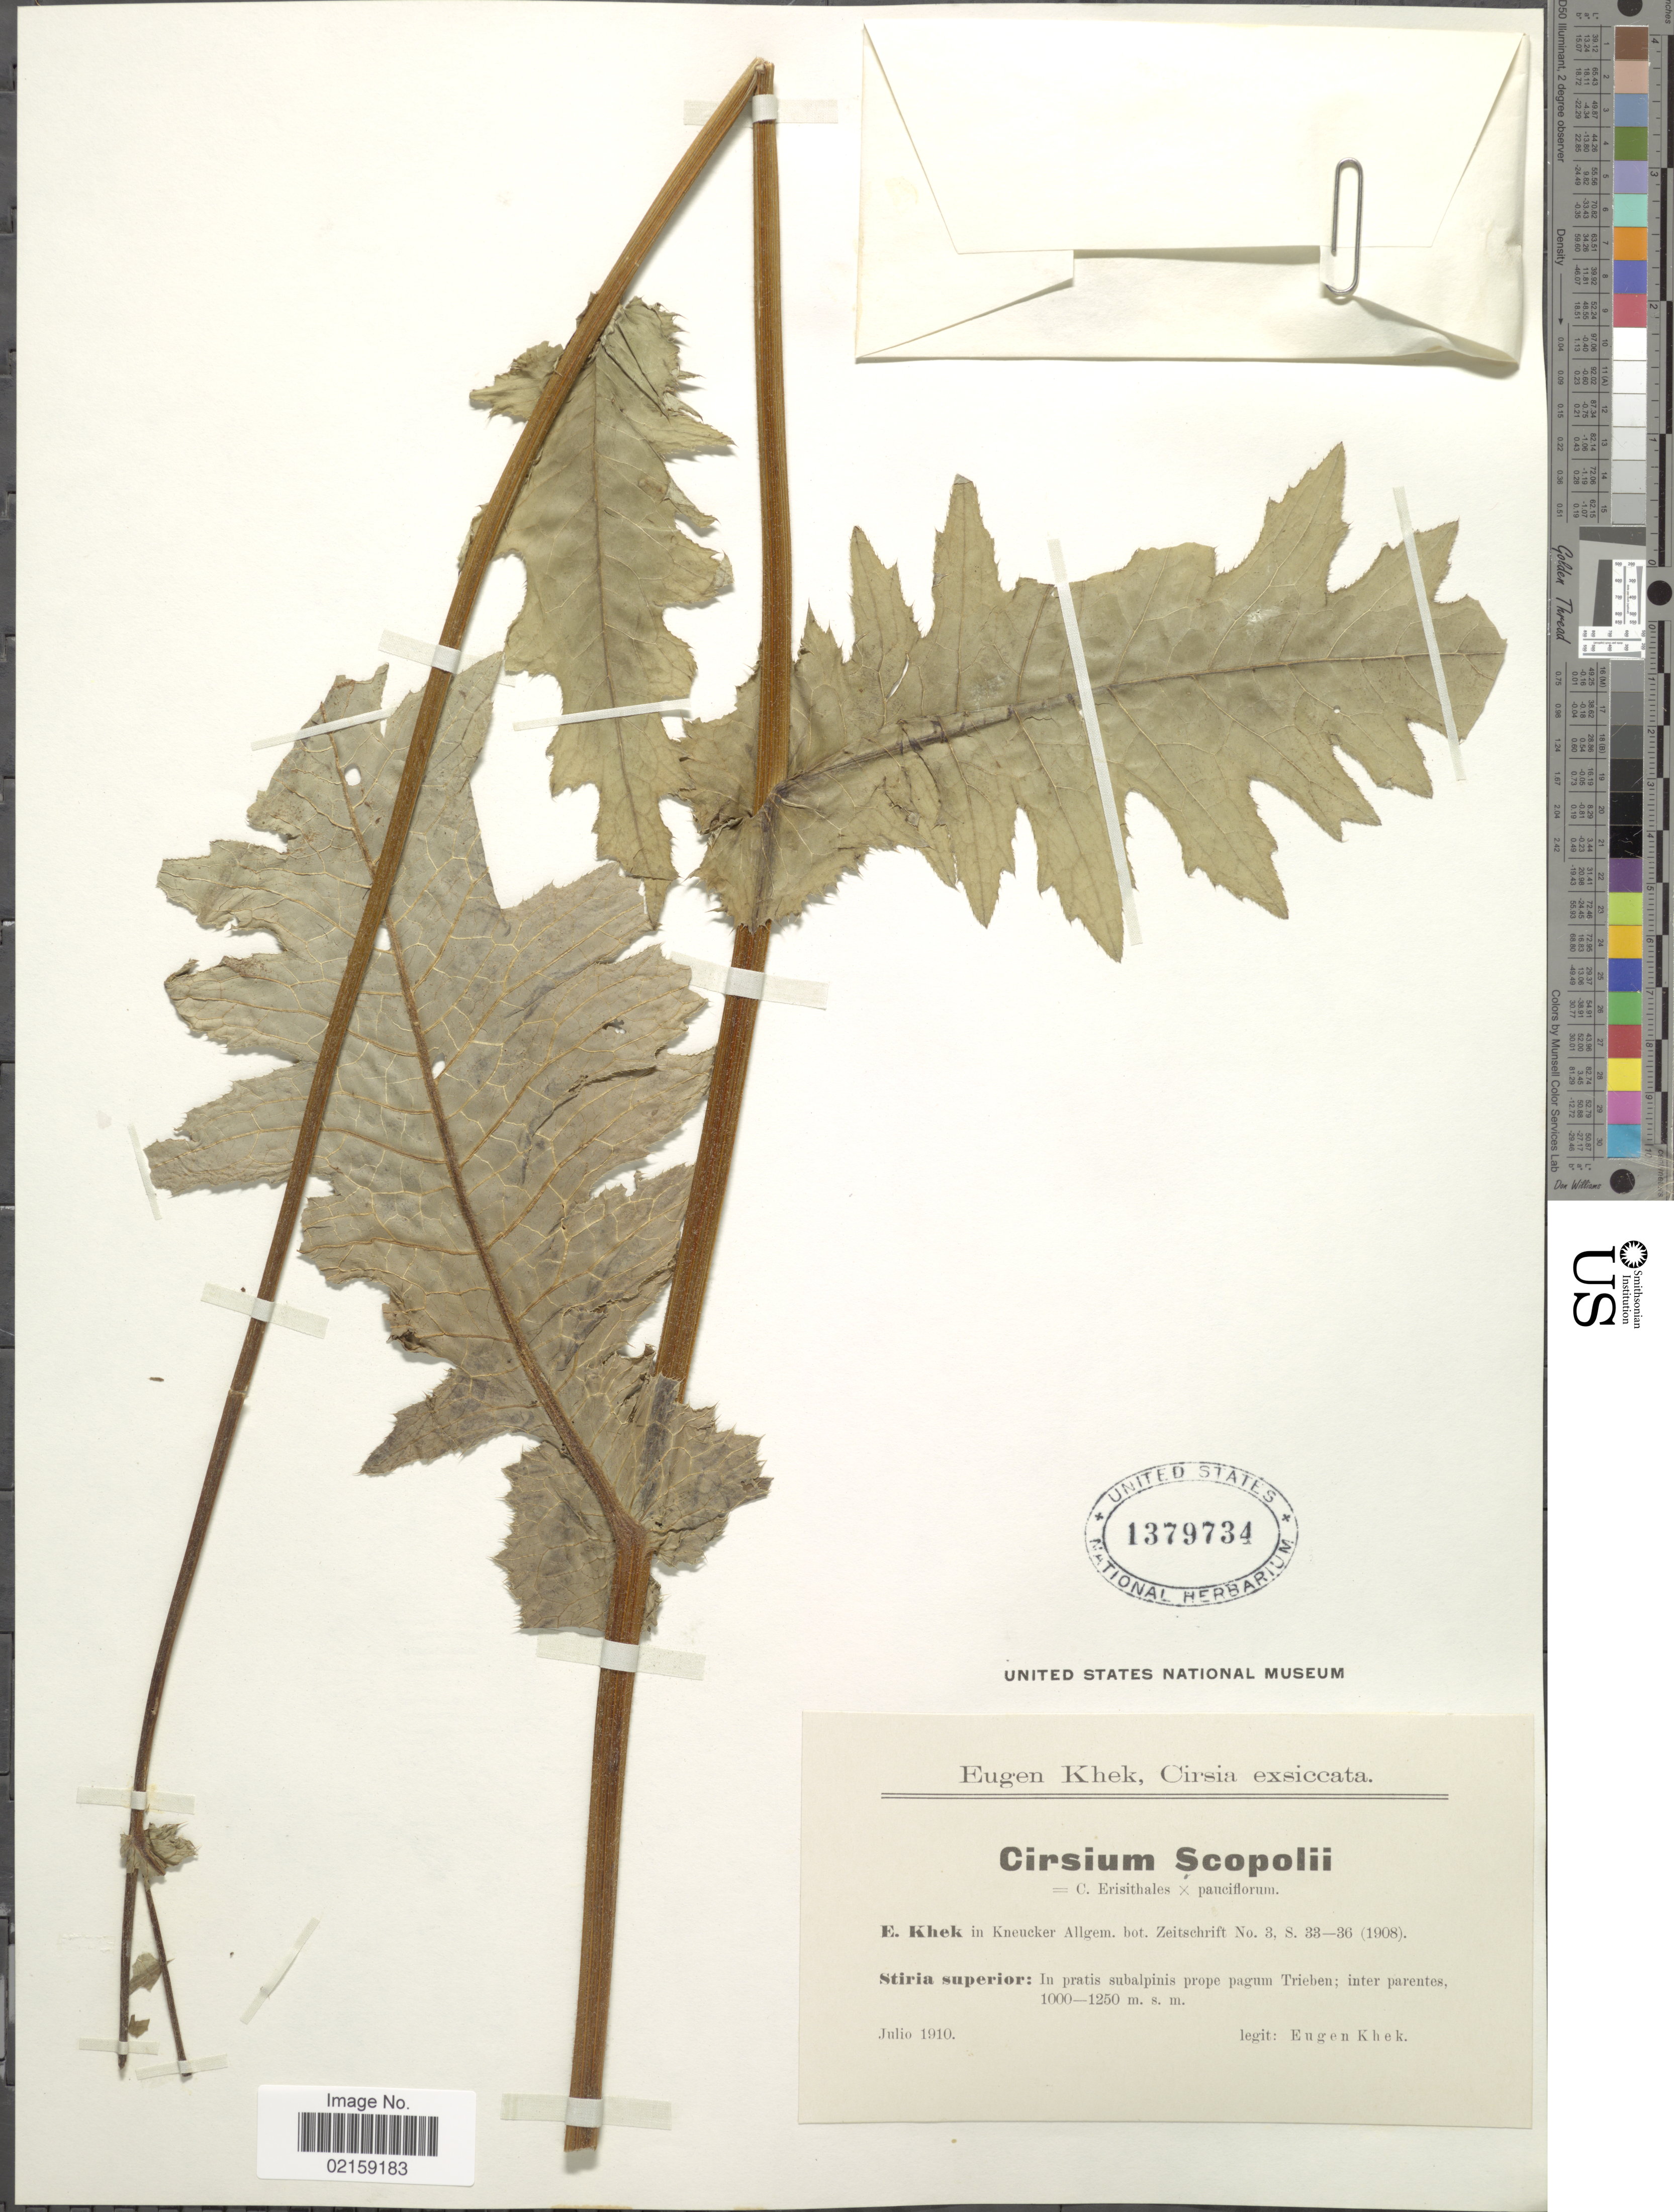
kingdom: Plantae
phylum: Tracheophyta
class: Magnoliopsida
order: Asterales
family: Asteraceae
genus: Cirsium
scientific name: Cirsium scopolii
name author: Khek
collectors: E. J. Khek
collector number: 3?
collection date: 1910-07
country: Austria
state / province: Steiermark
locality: Stiria superior: in pratis subalpinis prope pagum Trieben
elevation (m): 1000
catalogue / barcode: US 1379734